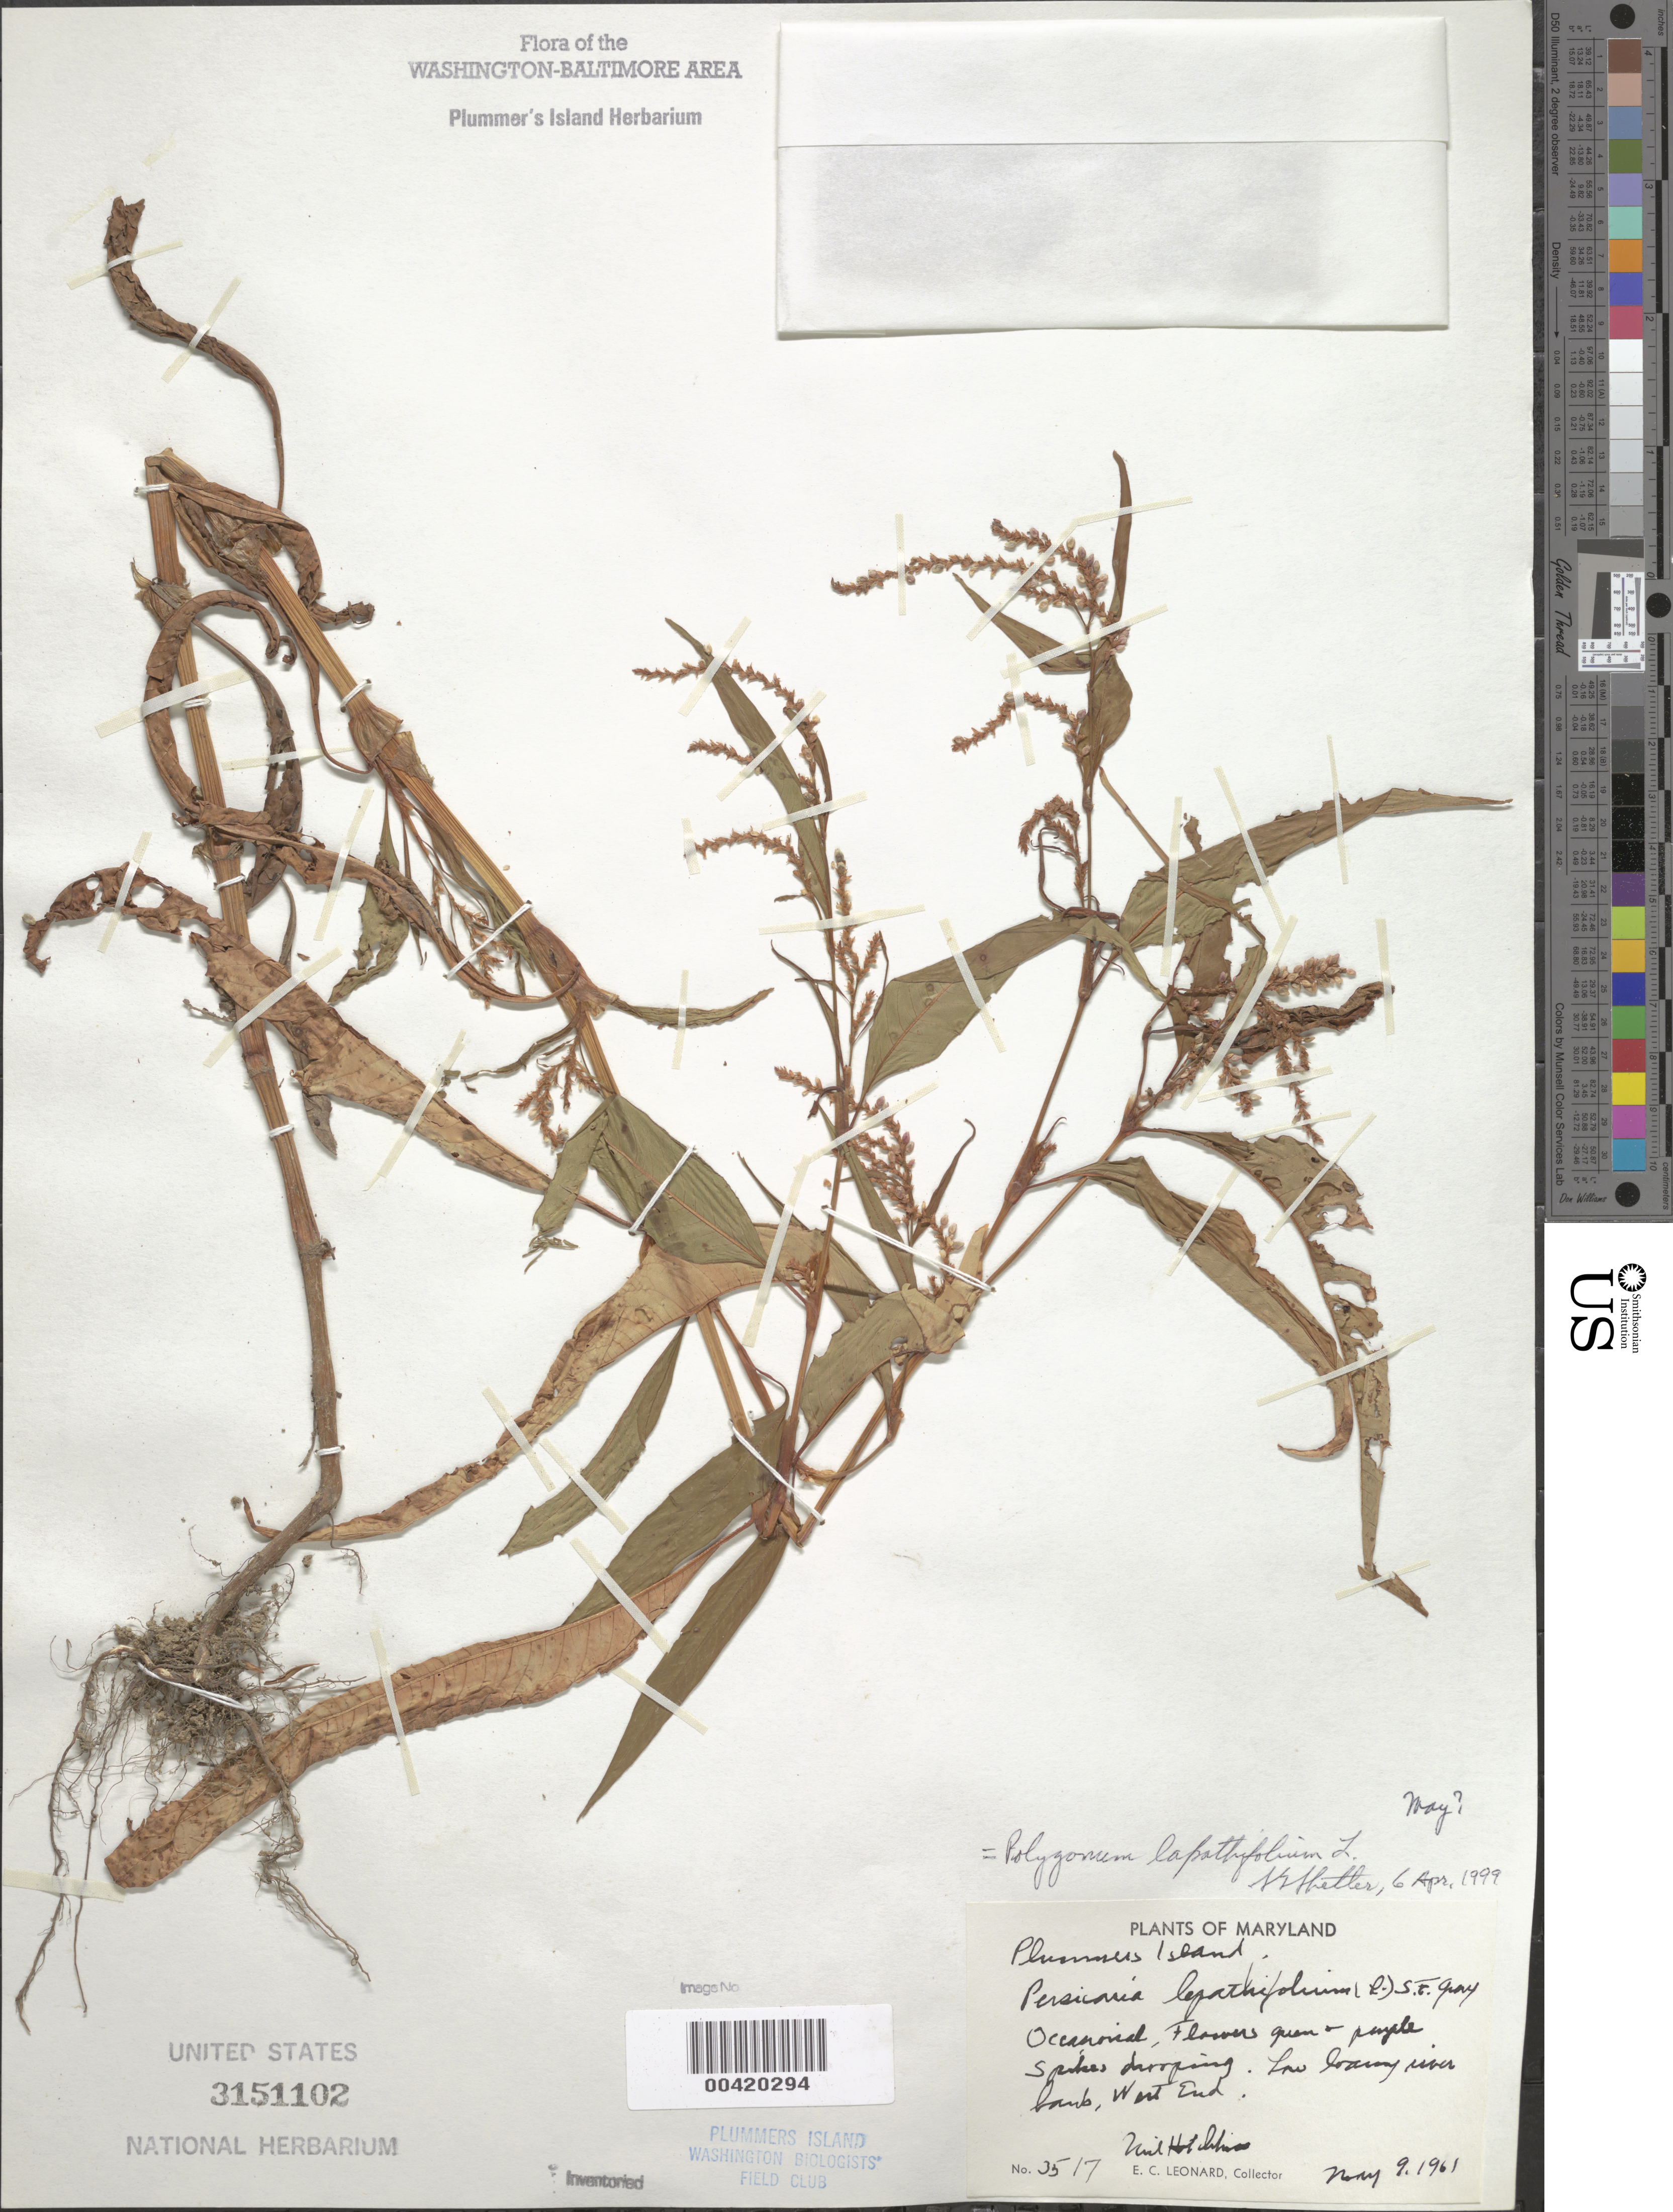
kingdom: Plantae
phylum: Tracheophyta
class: Magnoliopsida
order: Caryophyllales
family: Polygonaceae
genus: Polygonum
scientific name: Polygonum lapathifolium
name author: L.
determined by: Atha, D. E.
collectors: E. C. Leonard & N. Hotchkiss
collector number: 3517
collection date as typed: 09 May 1961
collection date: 1961-05-09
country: United States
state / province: Maryland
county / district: Montgomery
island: Plummers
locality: Plummer's Island; river bank, west end C. & O. Canal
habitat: Low loamy river bank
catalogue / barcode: US 3151102